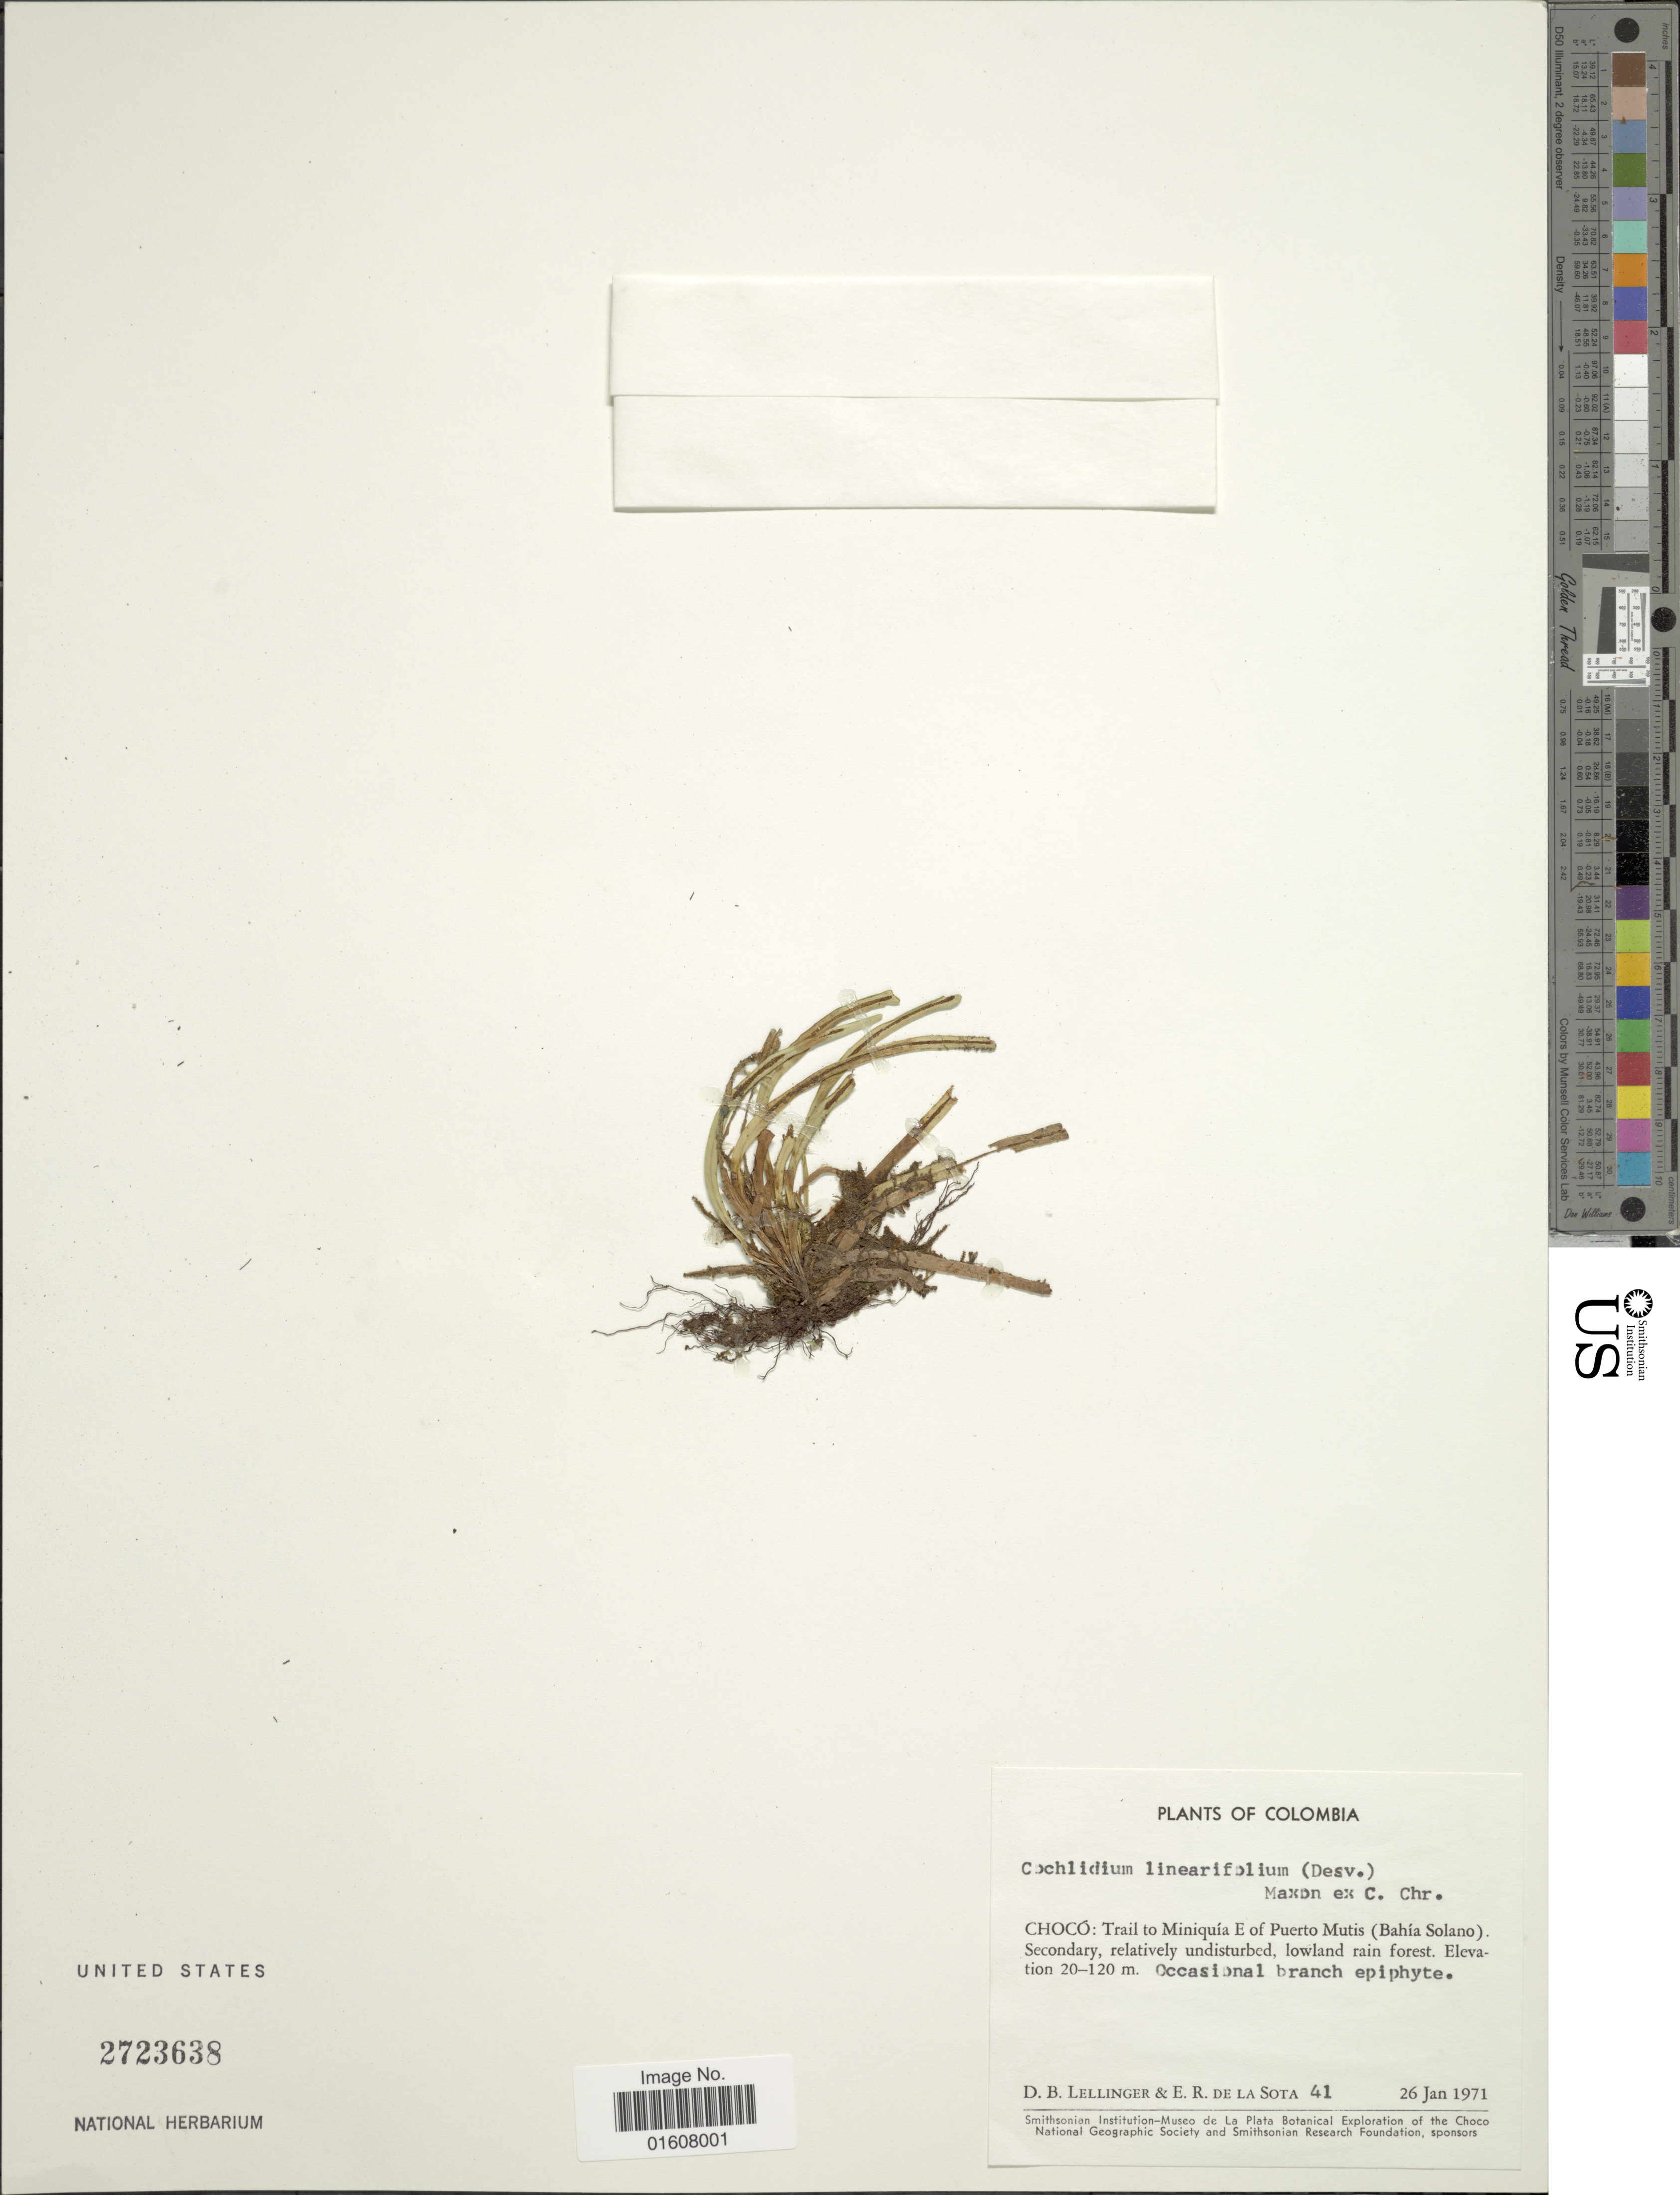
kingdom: Plantae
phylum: Tracheophyta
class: Polypodiopsida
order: Polypodiales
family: Polypodiaceae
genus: Cochlidium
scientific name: Cochlidium linearifolium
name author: (Desv.) Maxon ex C. Chr.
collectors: D. B. Lellinger & E. R. de la Sota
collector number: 41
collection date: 1971-01-26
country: Colombia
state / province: Chocó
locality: Trail to Miniquía E of Puerto Mutis (Bahía Solano)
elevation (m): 20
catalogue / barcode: US 2723638